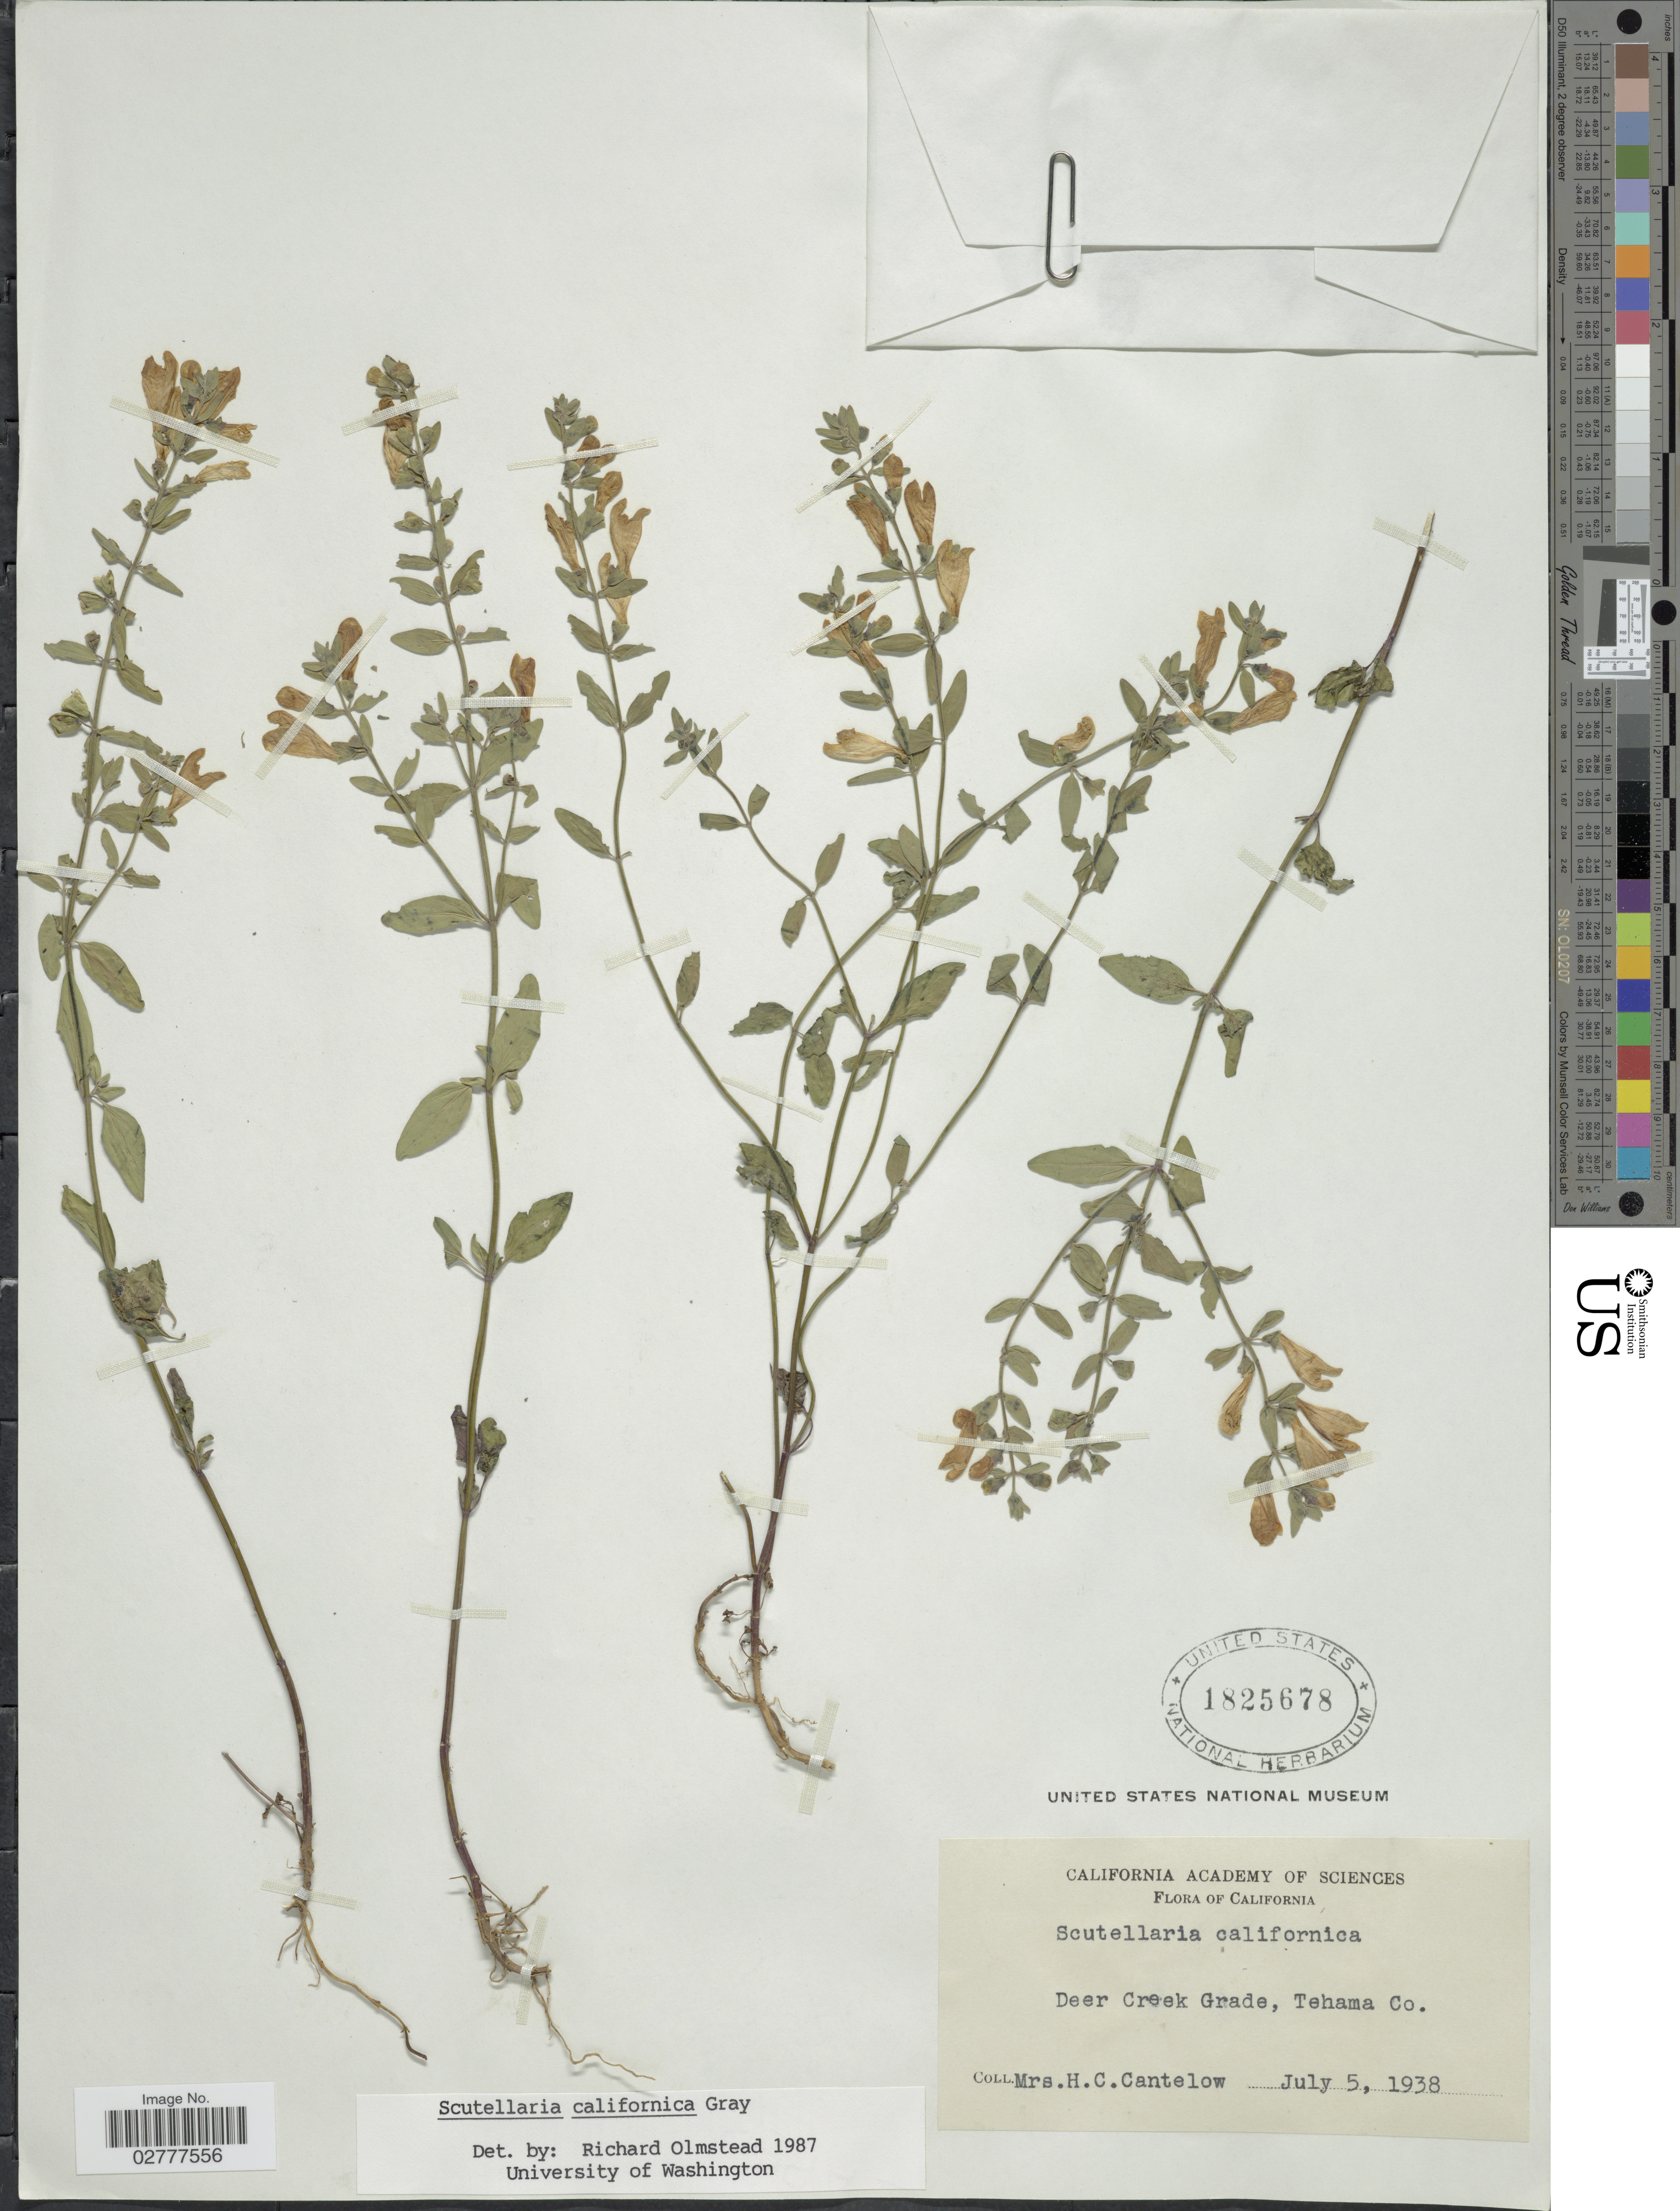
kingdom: Plantae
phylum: Tracheophyta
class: Magnoliopsida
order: Lamiales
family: Lamiaceae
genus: Scutellaria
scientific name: Scutellaria californica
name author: A. Gray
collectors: H. Cantelow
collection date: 1938-07-05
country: United States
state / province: California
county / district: Tehama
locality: Deer Creek Grade, Tehama Co.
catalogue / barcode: US 1825678